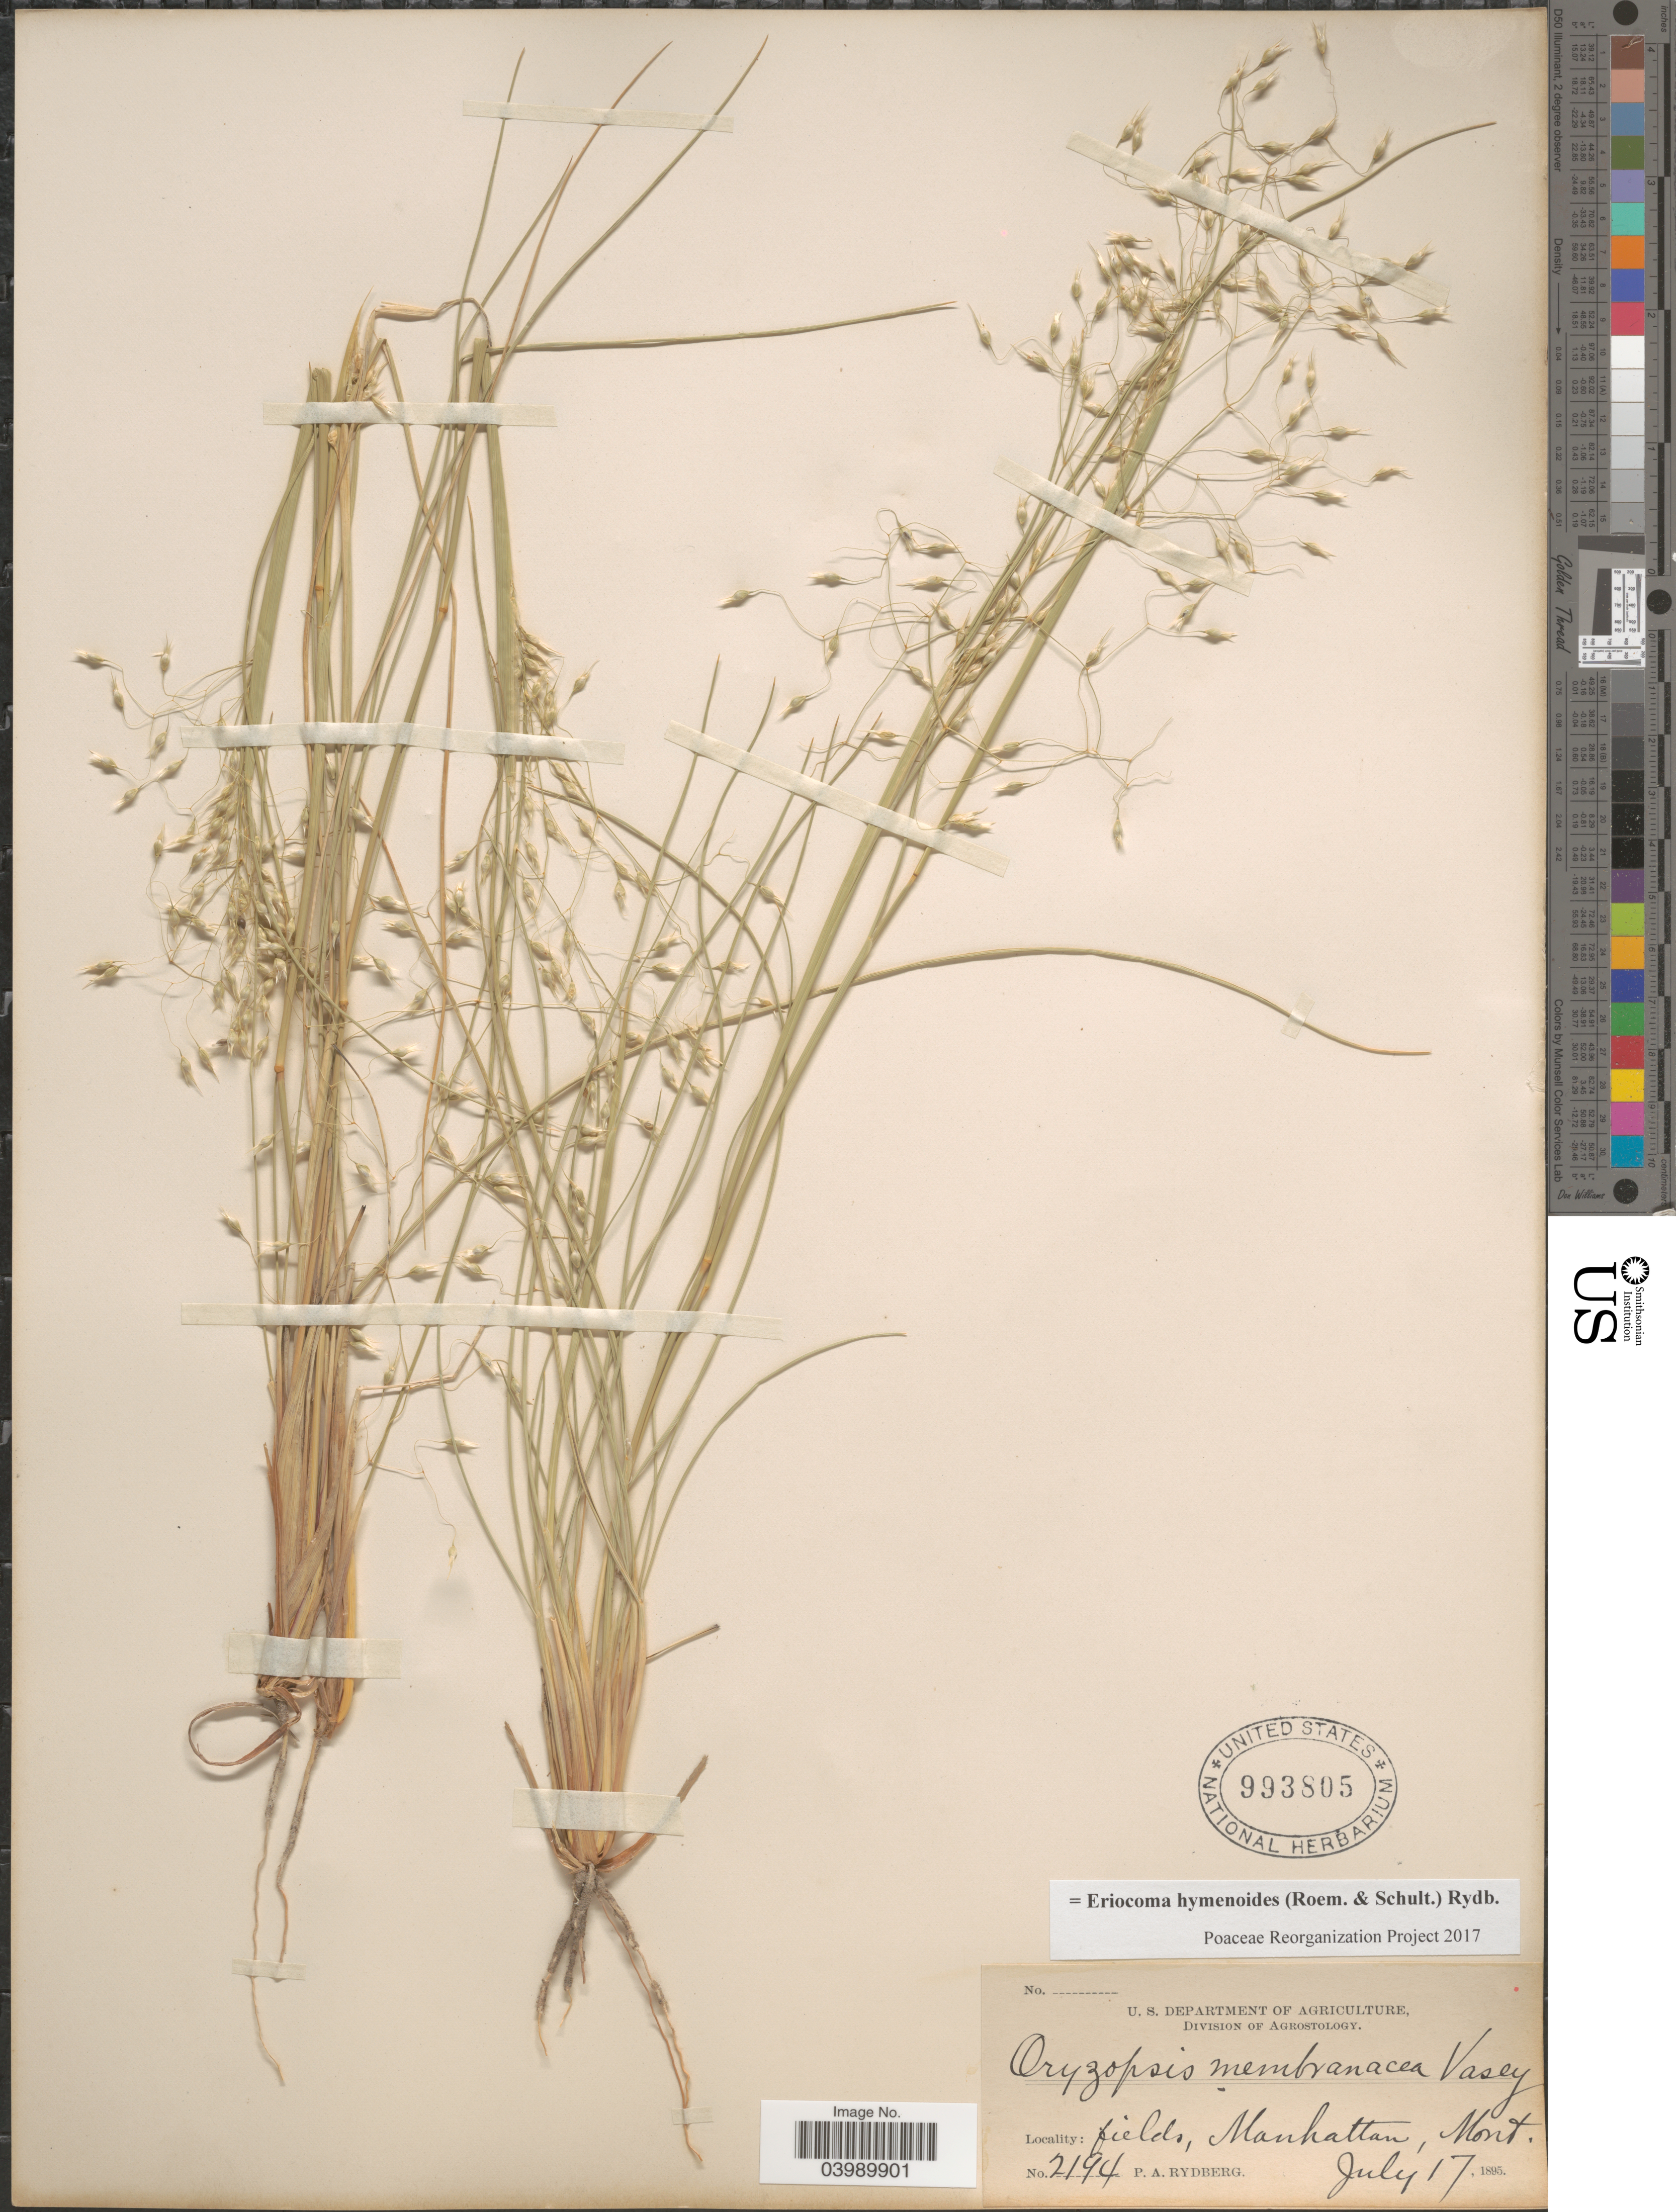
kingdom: Plantae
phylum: Tracheophyta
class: Liliopsida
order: Poales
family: Poaceae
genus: Eriocoma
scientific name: Eriocoma hymenoides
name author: (Roem. & Schult.) Rydb.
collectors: P. A. Rydberg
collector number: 2194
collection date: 1895-07-17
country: United States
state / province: Montana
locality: Fields, Manhattan.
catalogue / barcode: US 993805